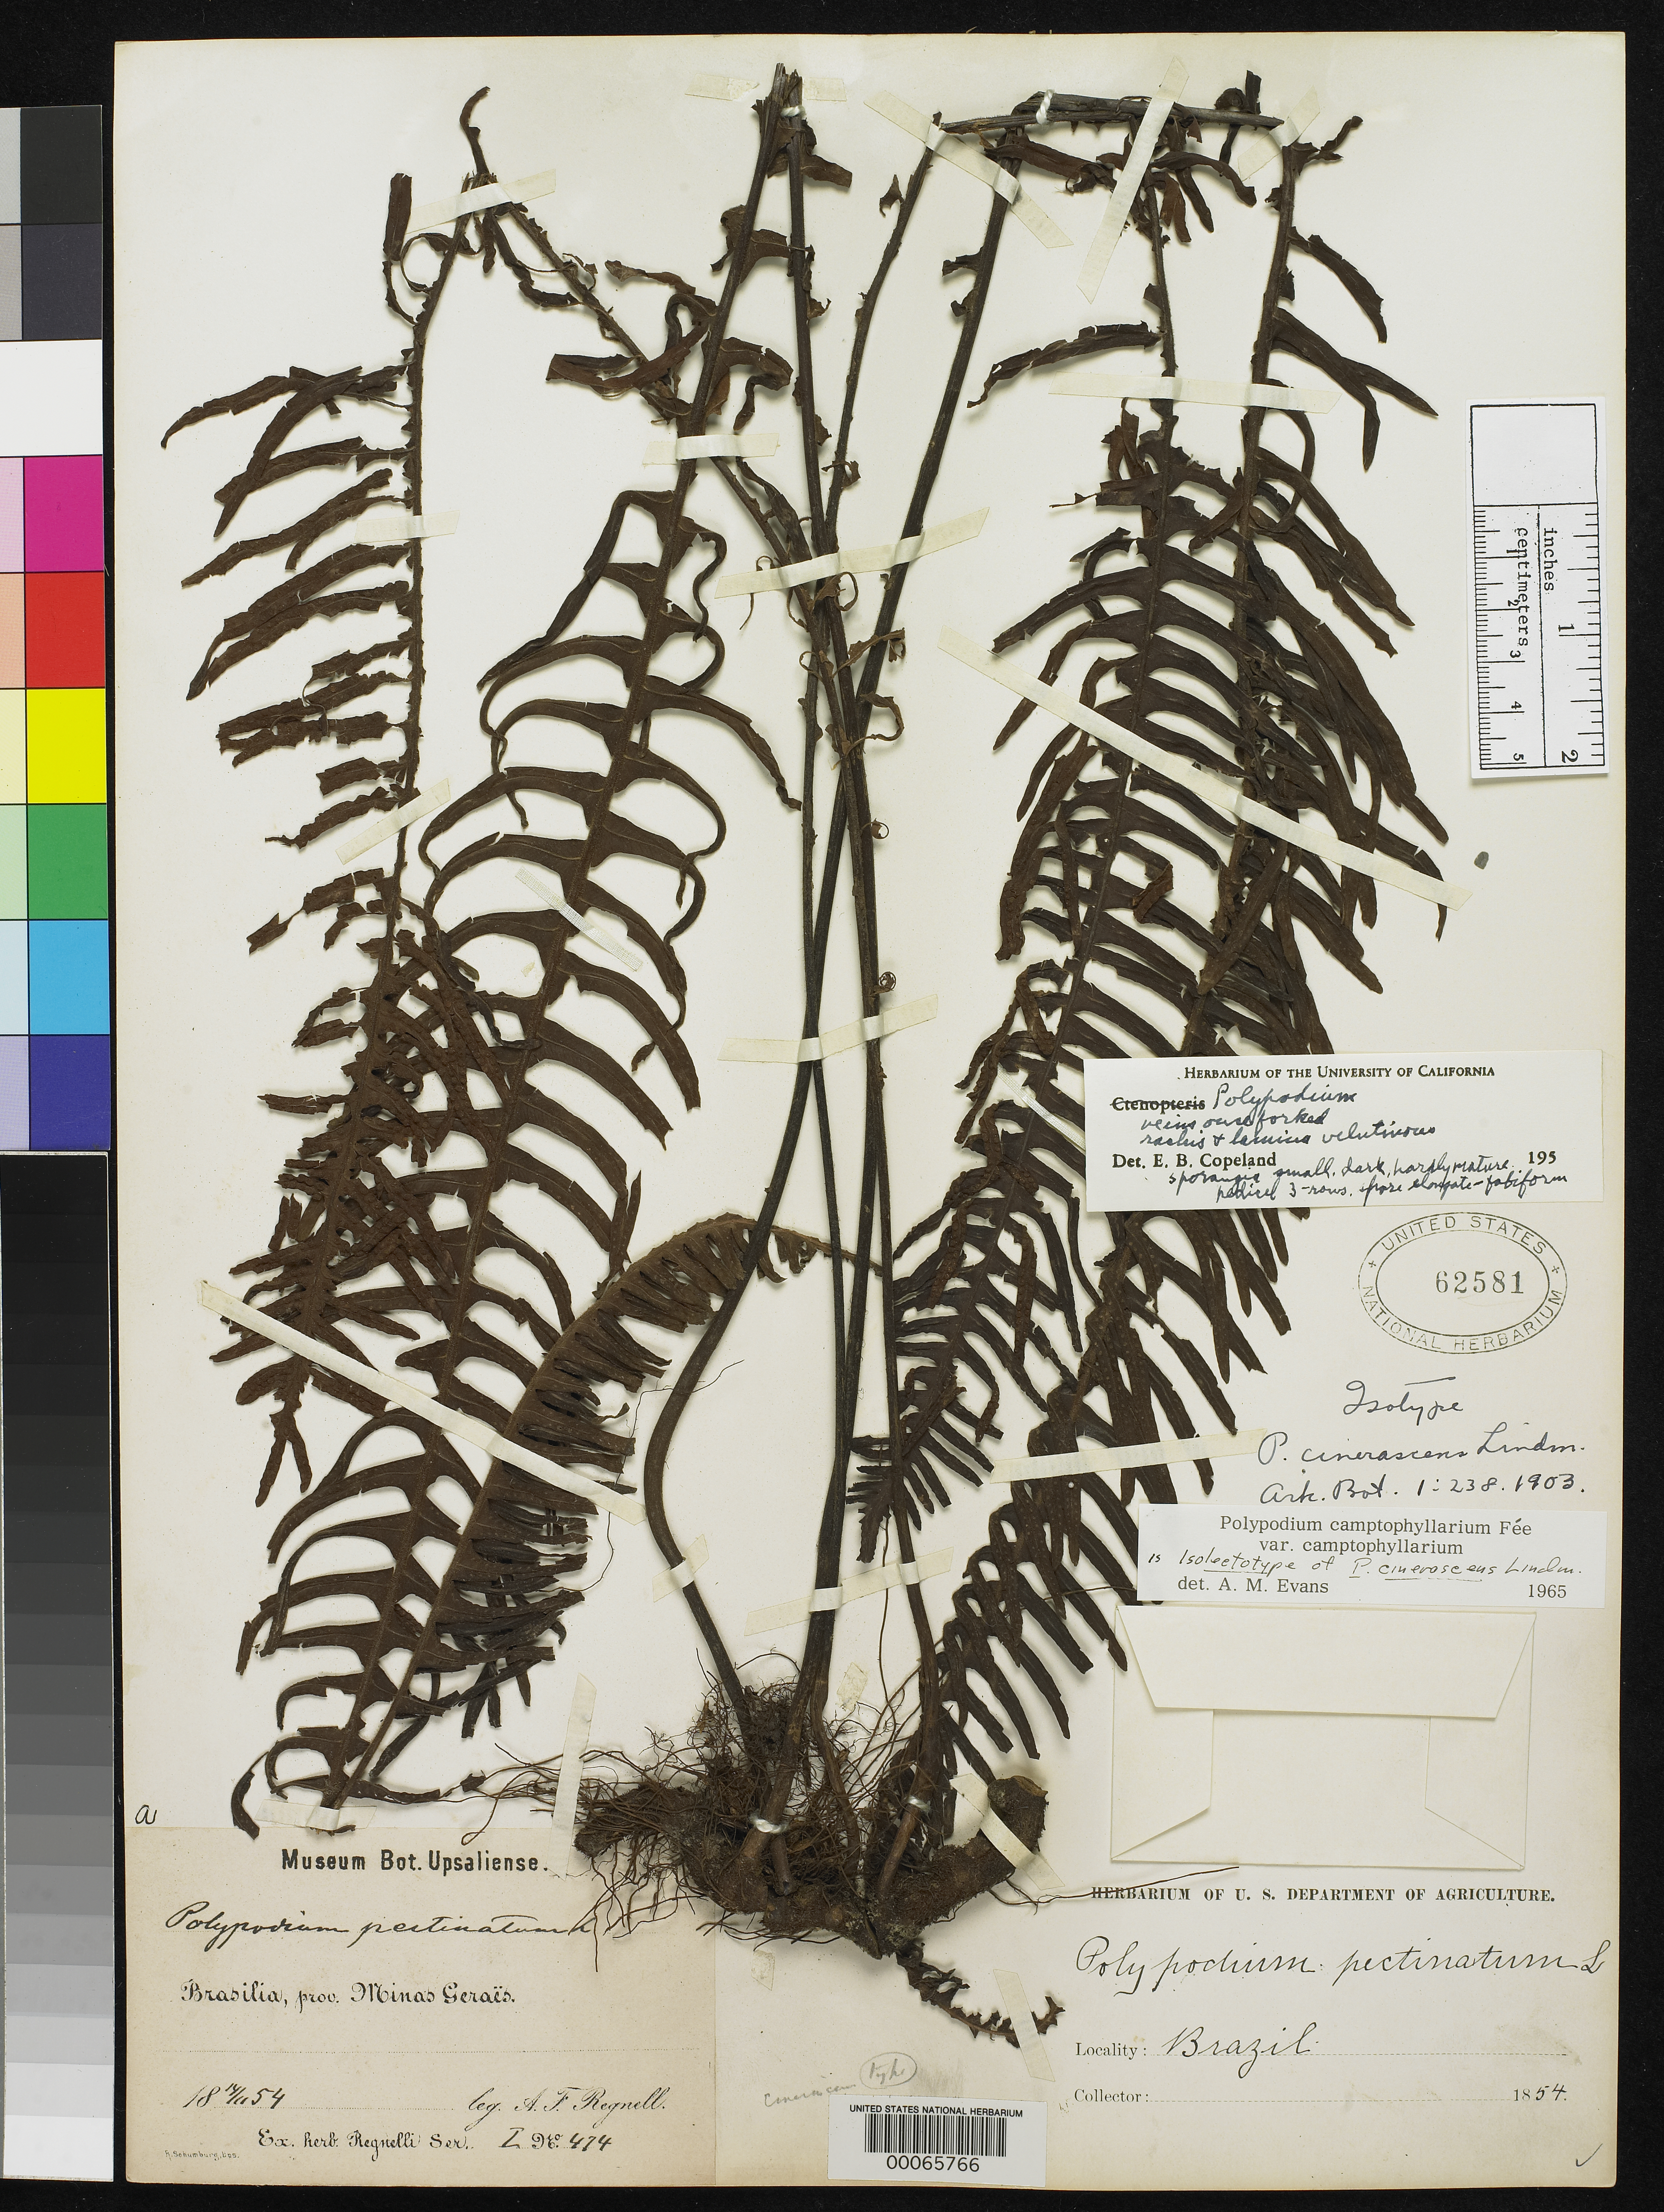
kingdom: Plantae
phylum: Tracheophyta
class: Polypodiopsida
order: Polypodiales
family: Polypodiaceae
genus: Polypodium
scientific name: Polypodium cinerascens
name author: Lindm.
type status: Isotype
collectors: A. F. Regnell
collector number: I474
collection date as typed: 14 Nov 1854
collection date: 1854-11-14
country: Brazil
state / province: Minas Gerais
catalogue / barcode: US 62581